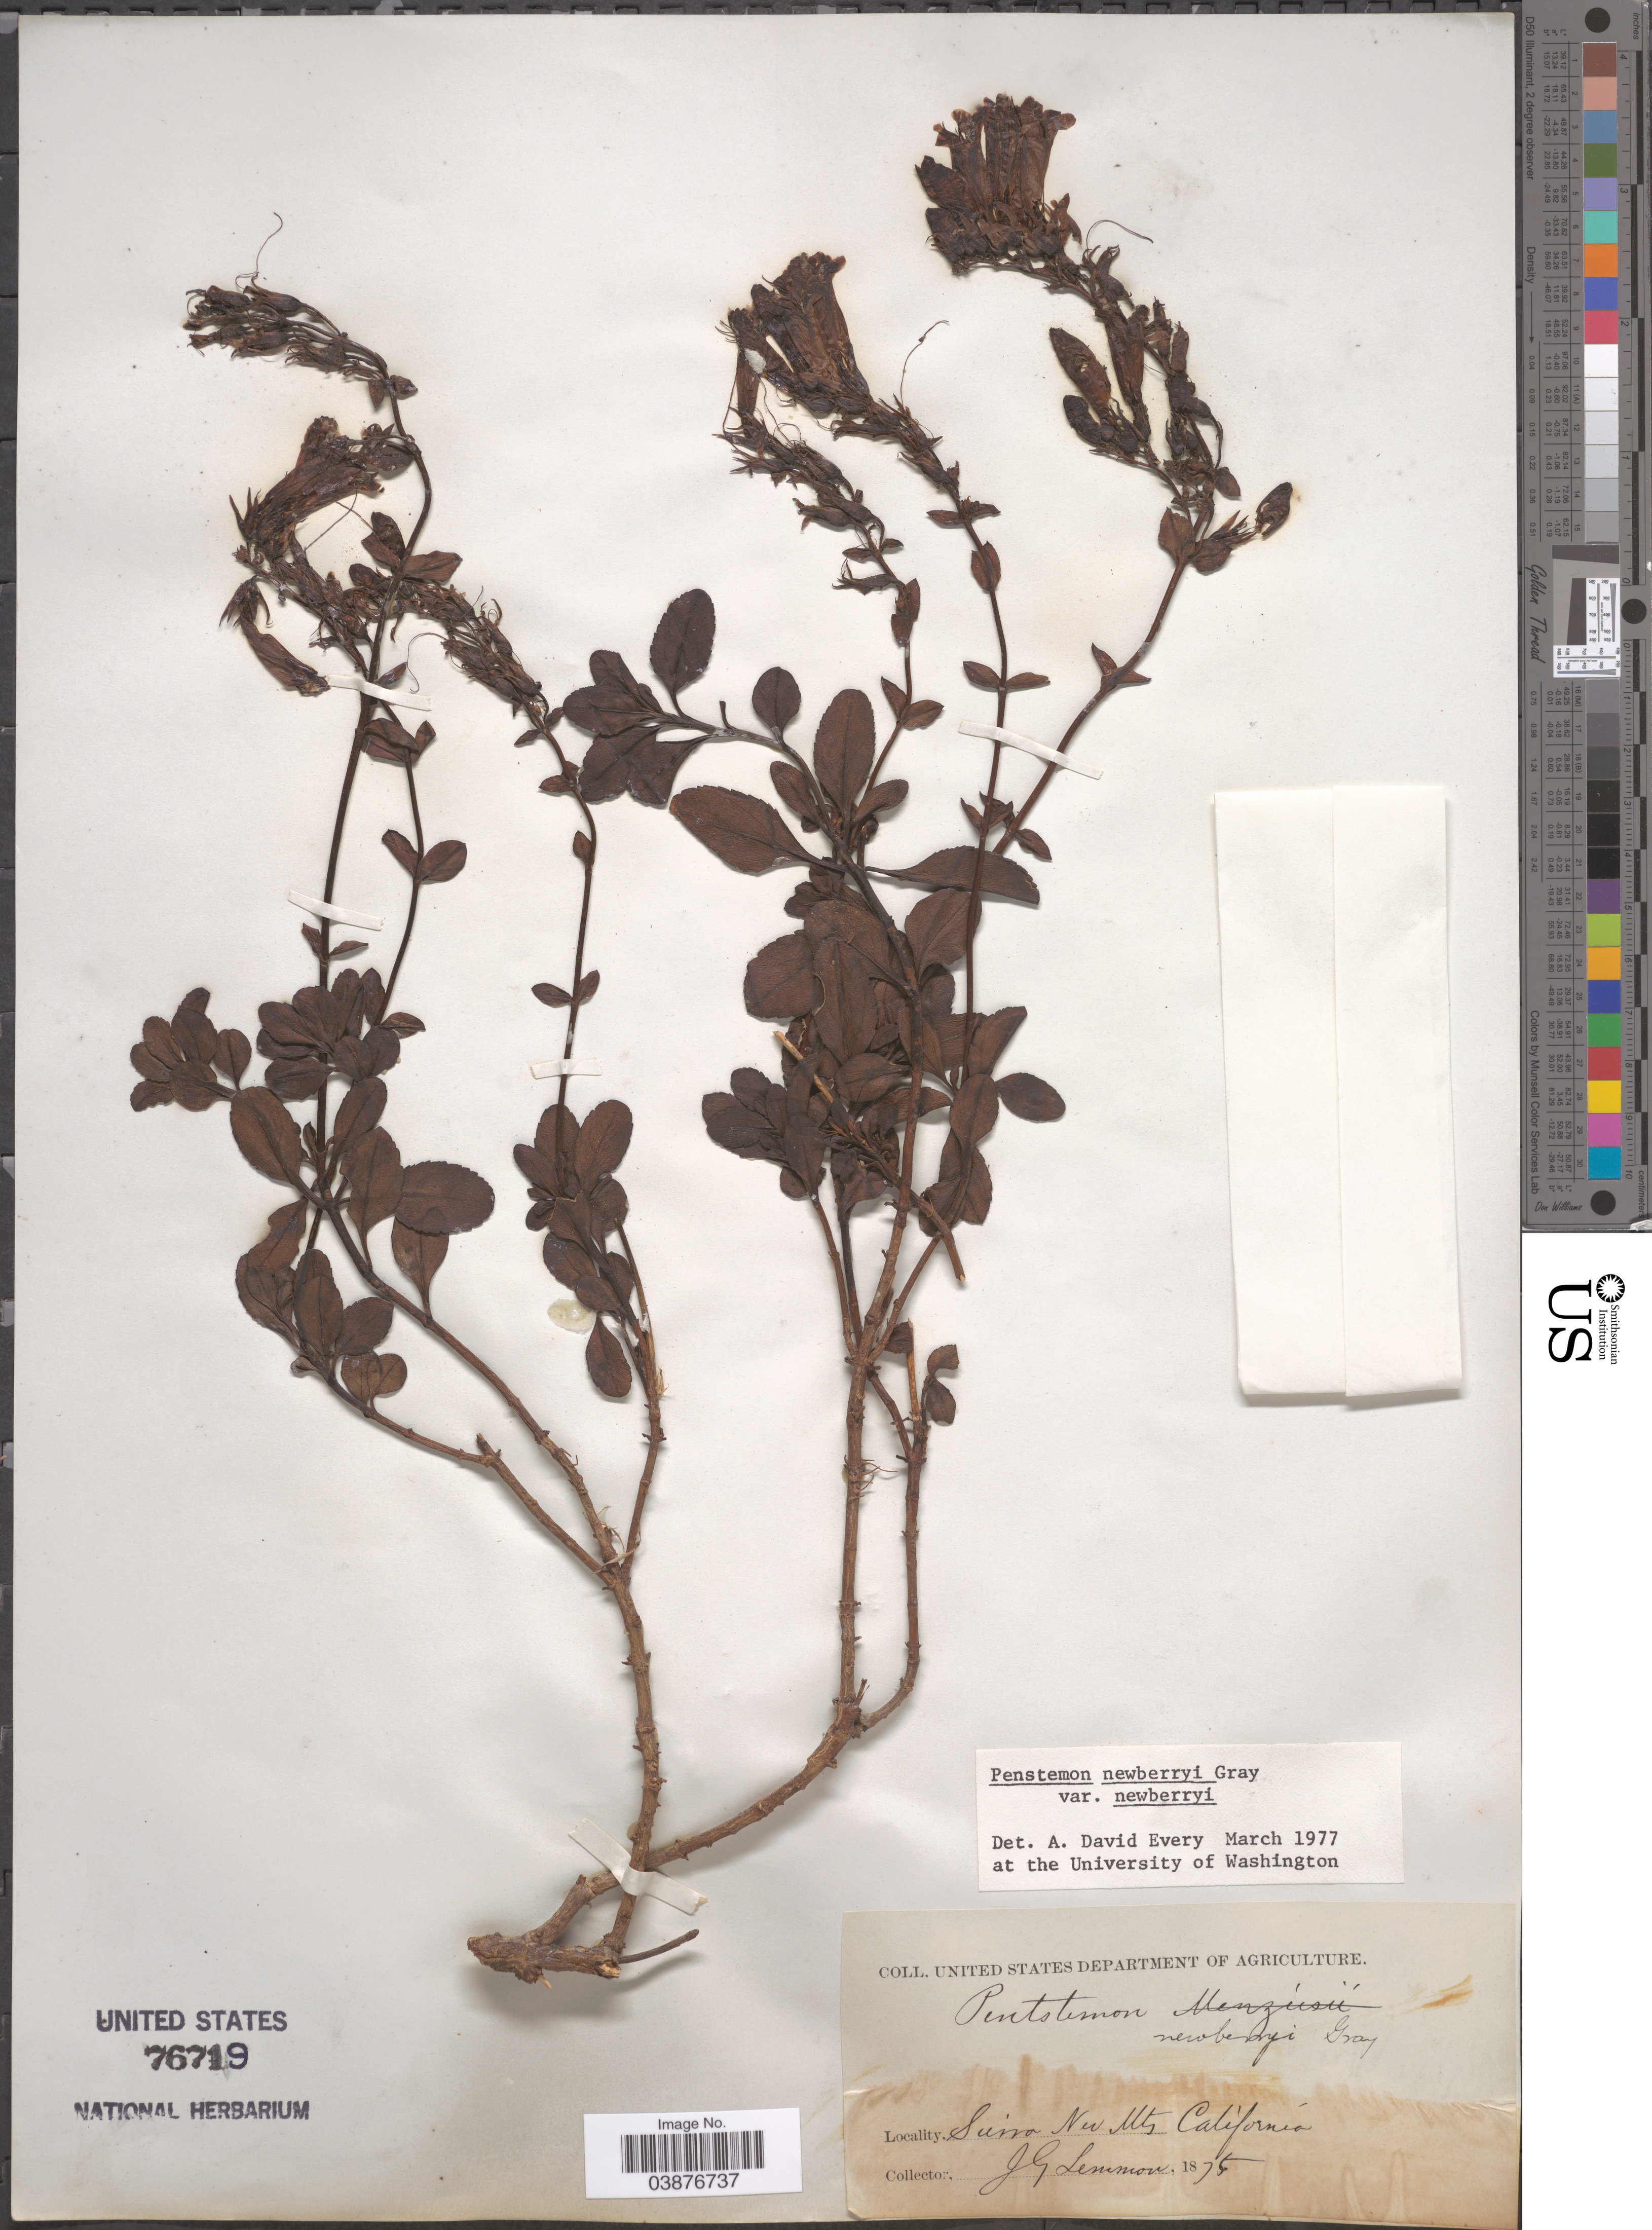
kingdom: Plantae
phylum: Tracheophyta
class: Magnoliopsida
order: Lamiales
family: Plantaginaceae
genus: Penstemon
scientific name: Penstemon newberryi var. newberryi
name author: A. Gray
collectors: J. Lemmon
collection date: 1875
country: United States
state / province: California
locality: Sierra Nev Mts.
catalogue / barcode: US 76719